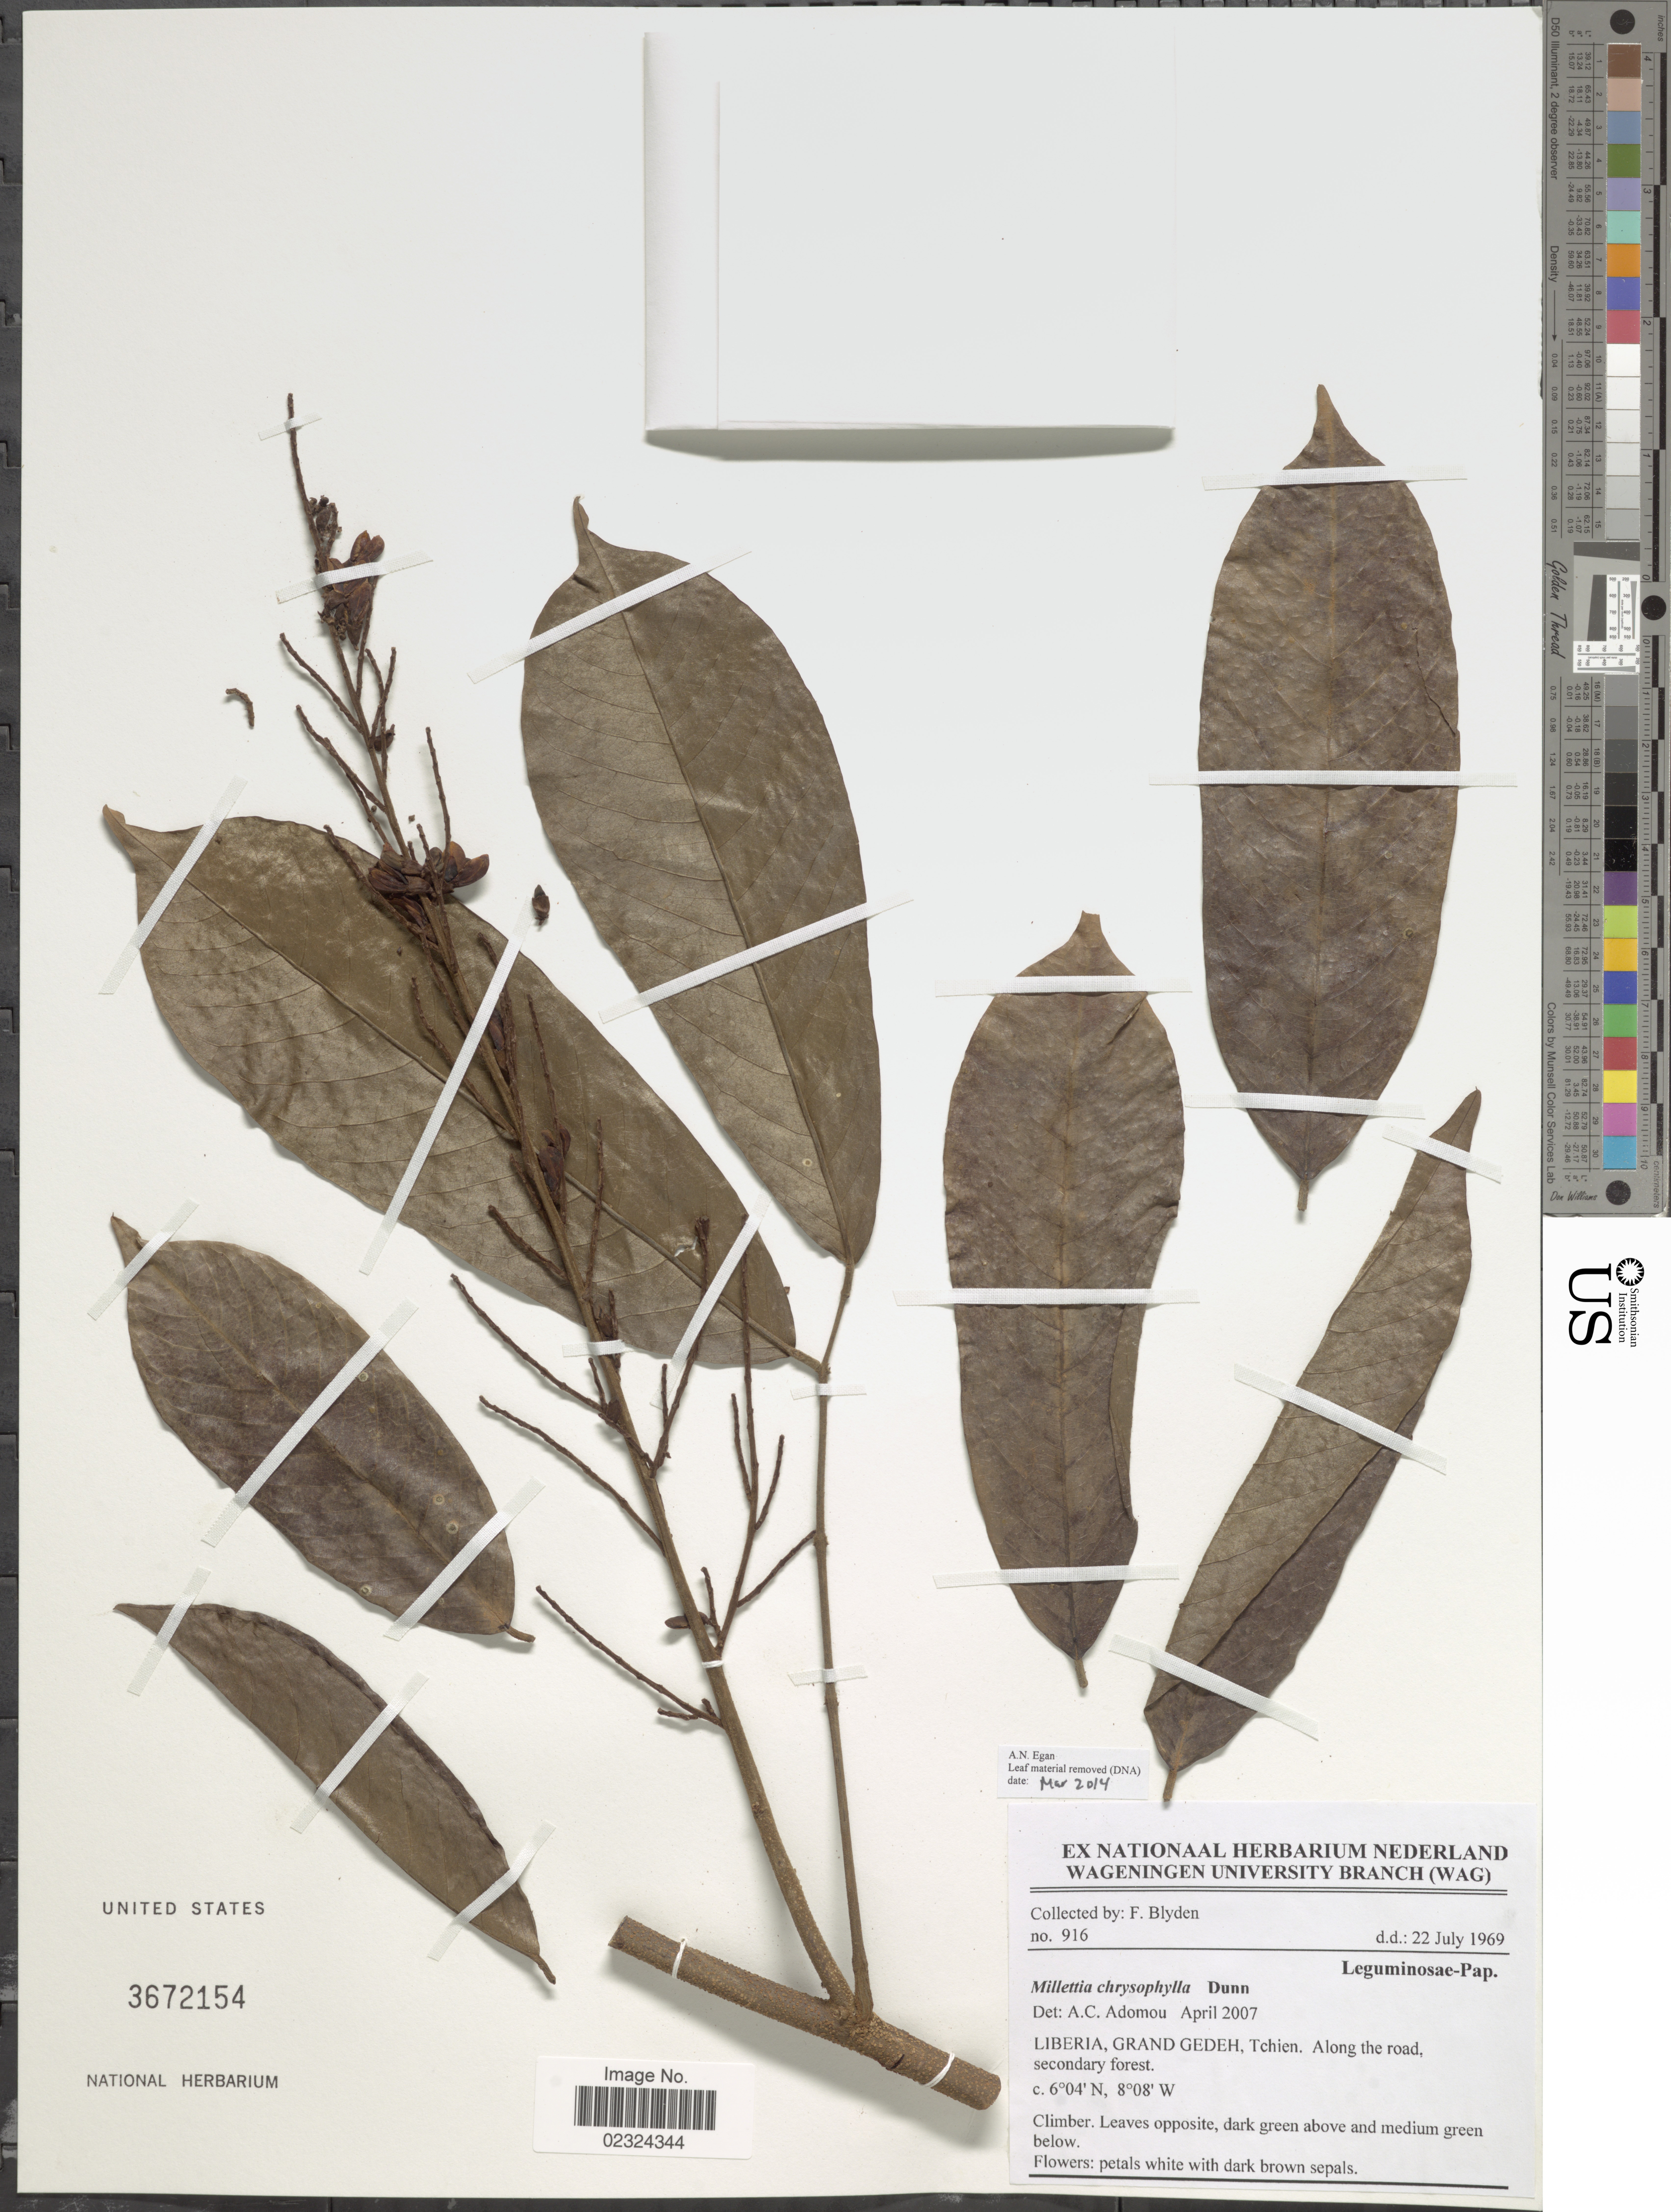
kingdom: Plantae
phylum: Tracheophyta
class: Magnoliopsida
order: Fabales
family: Fabaceae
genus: Millettia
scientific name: Millettia chrysophylla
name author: Dunn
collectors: F. Blyden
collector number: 916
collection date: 1969-07-22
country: Liberia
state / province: Grand Gedeh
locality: Tchien. Along the road.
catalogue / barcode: US 3672154